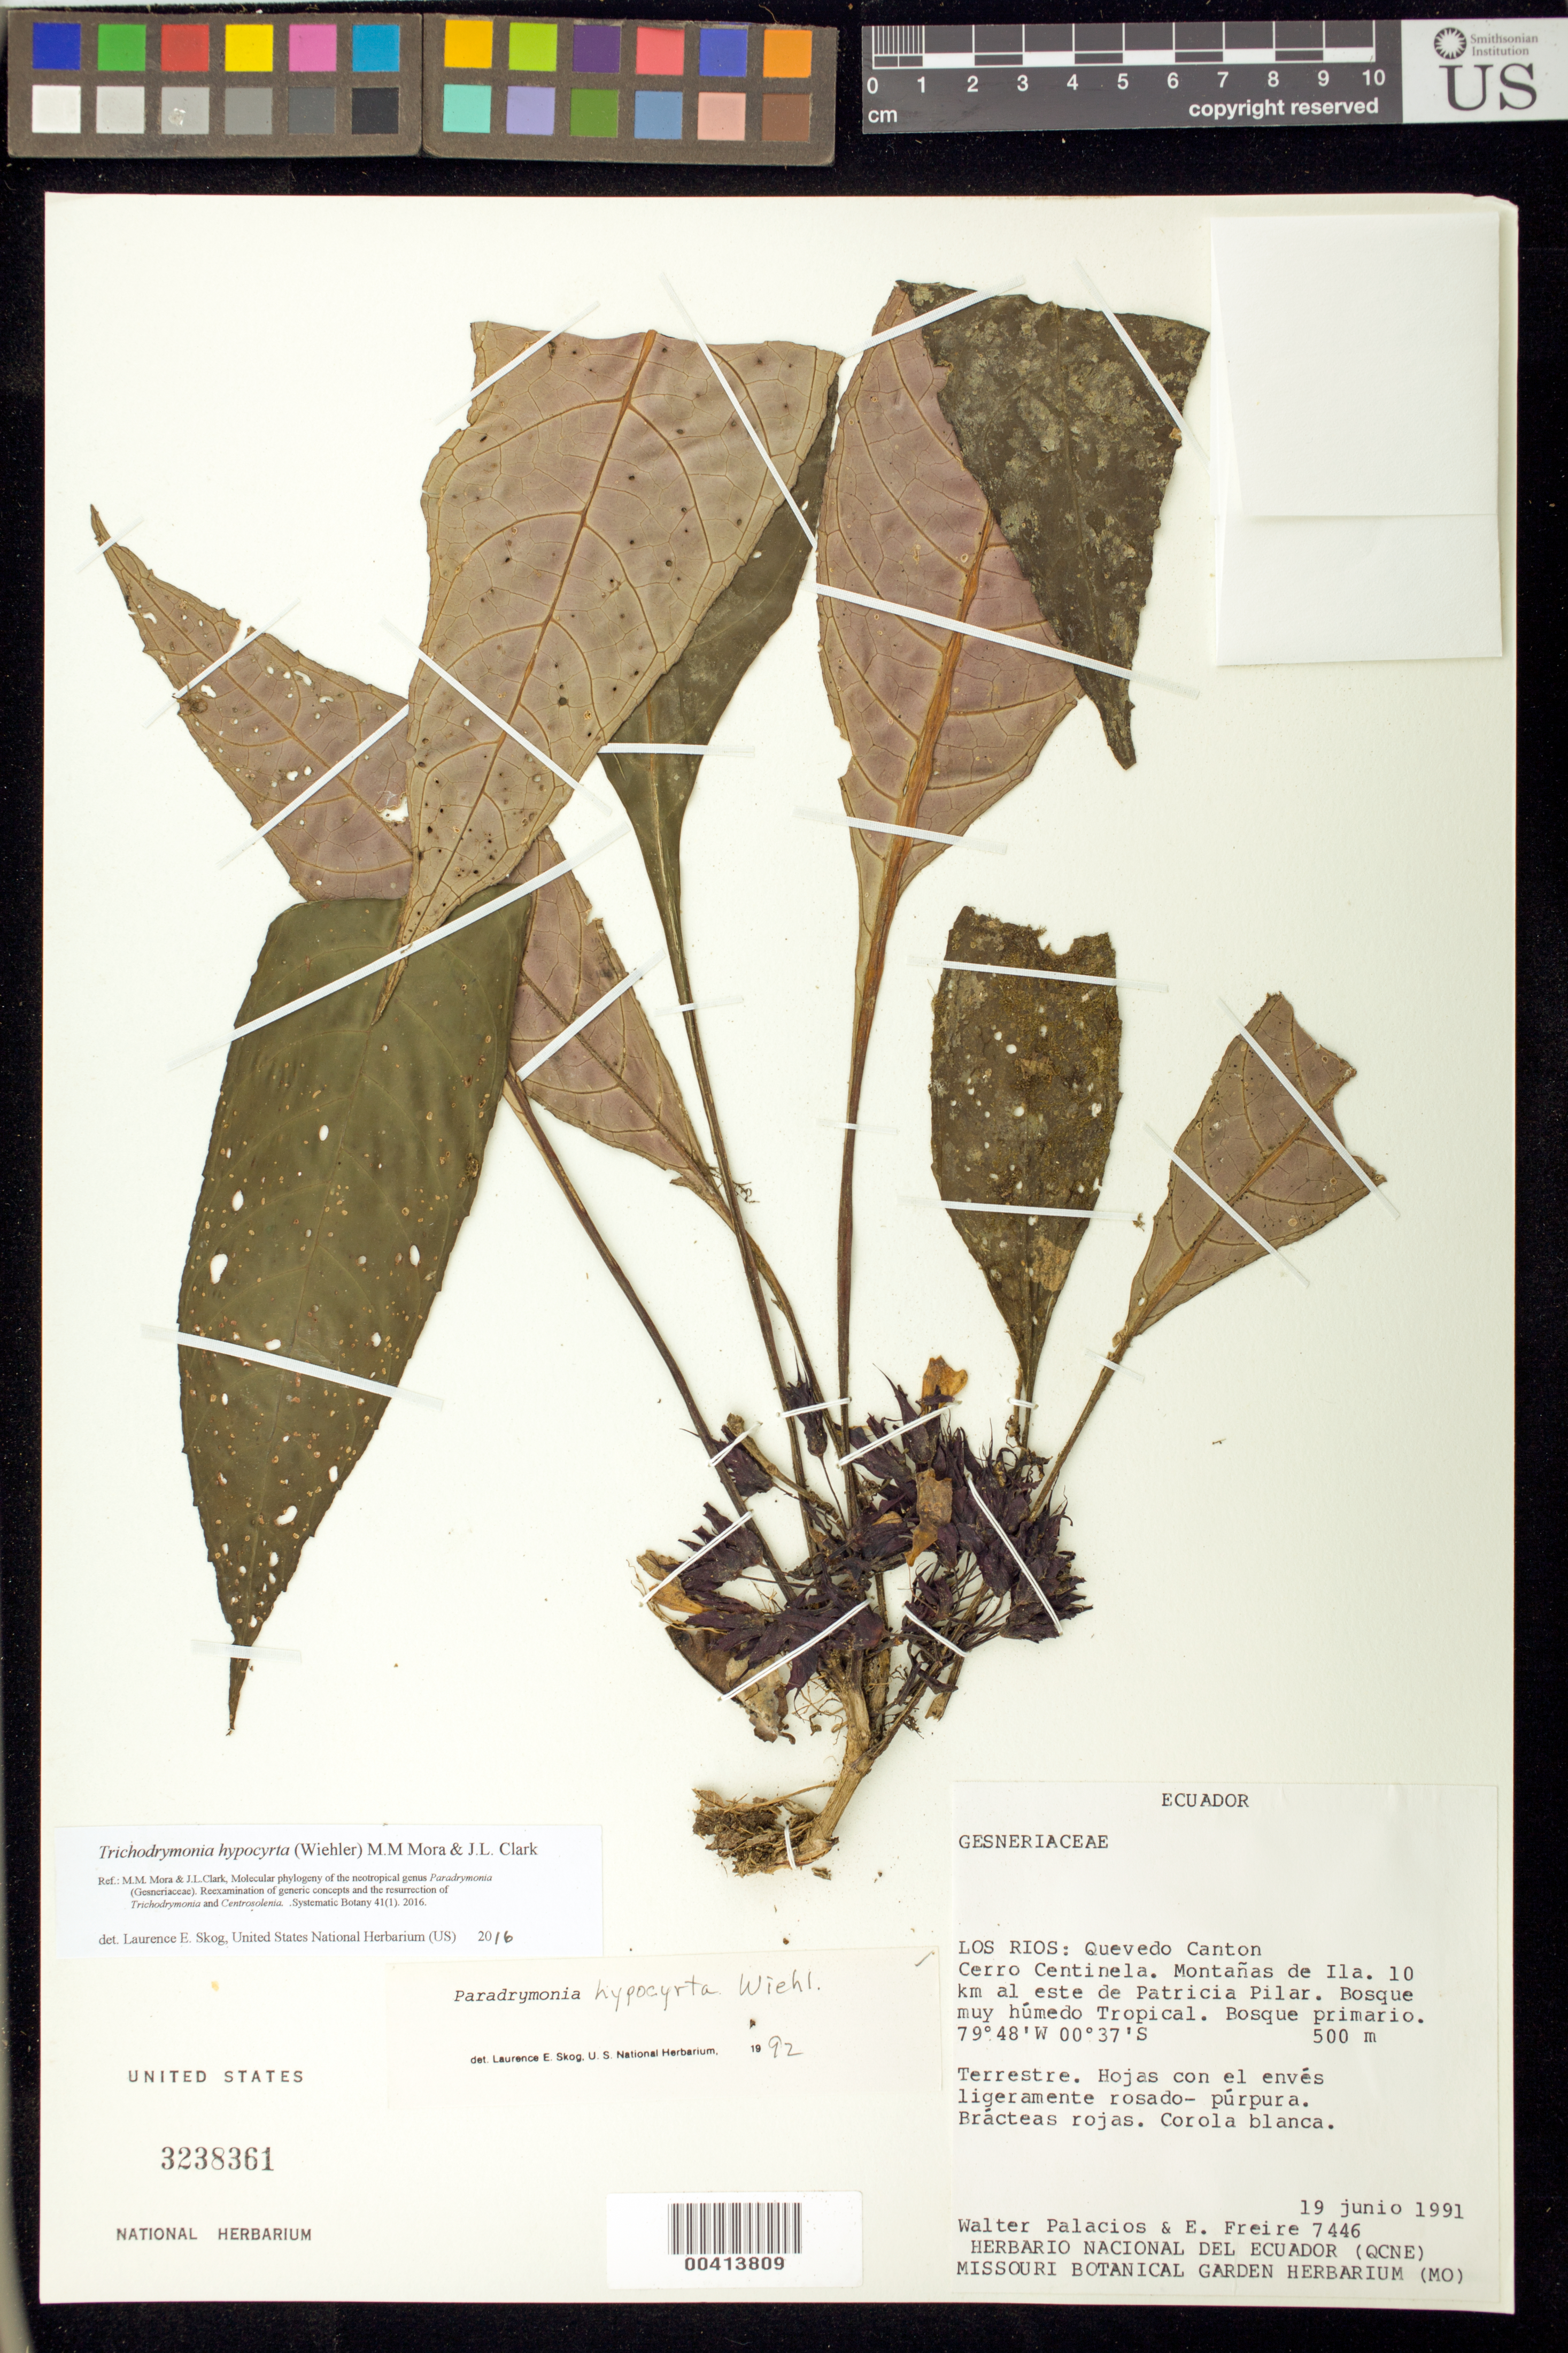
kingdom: Plantae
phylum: Tracheophyta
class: Magnoliopsida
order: Lamiales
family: Gesneriaceae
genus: Trichodrymonia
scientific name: Trichodrymonia hypocyrta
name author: (Wiehler) M.M. Mora & J.L. Clark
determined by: Skog, Laurence E.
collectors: W. Palacios & E. Freire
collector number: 7446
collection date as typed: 19 Jun 1991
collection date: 1991-06-19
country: Ecuador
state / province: Los Ríos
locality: Cerro Centinella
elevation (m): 500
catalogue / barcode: US 3238361